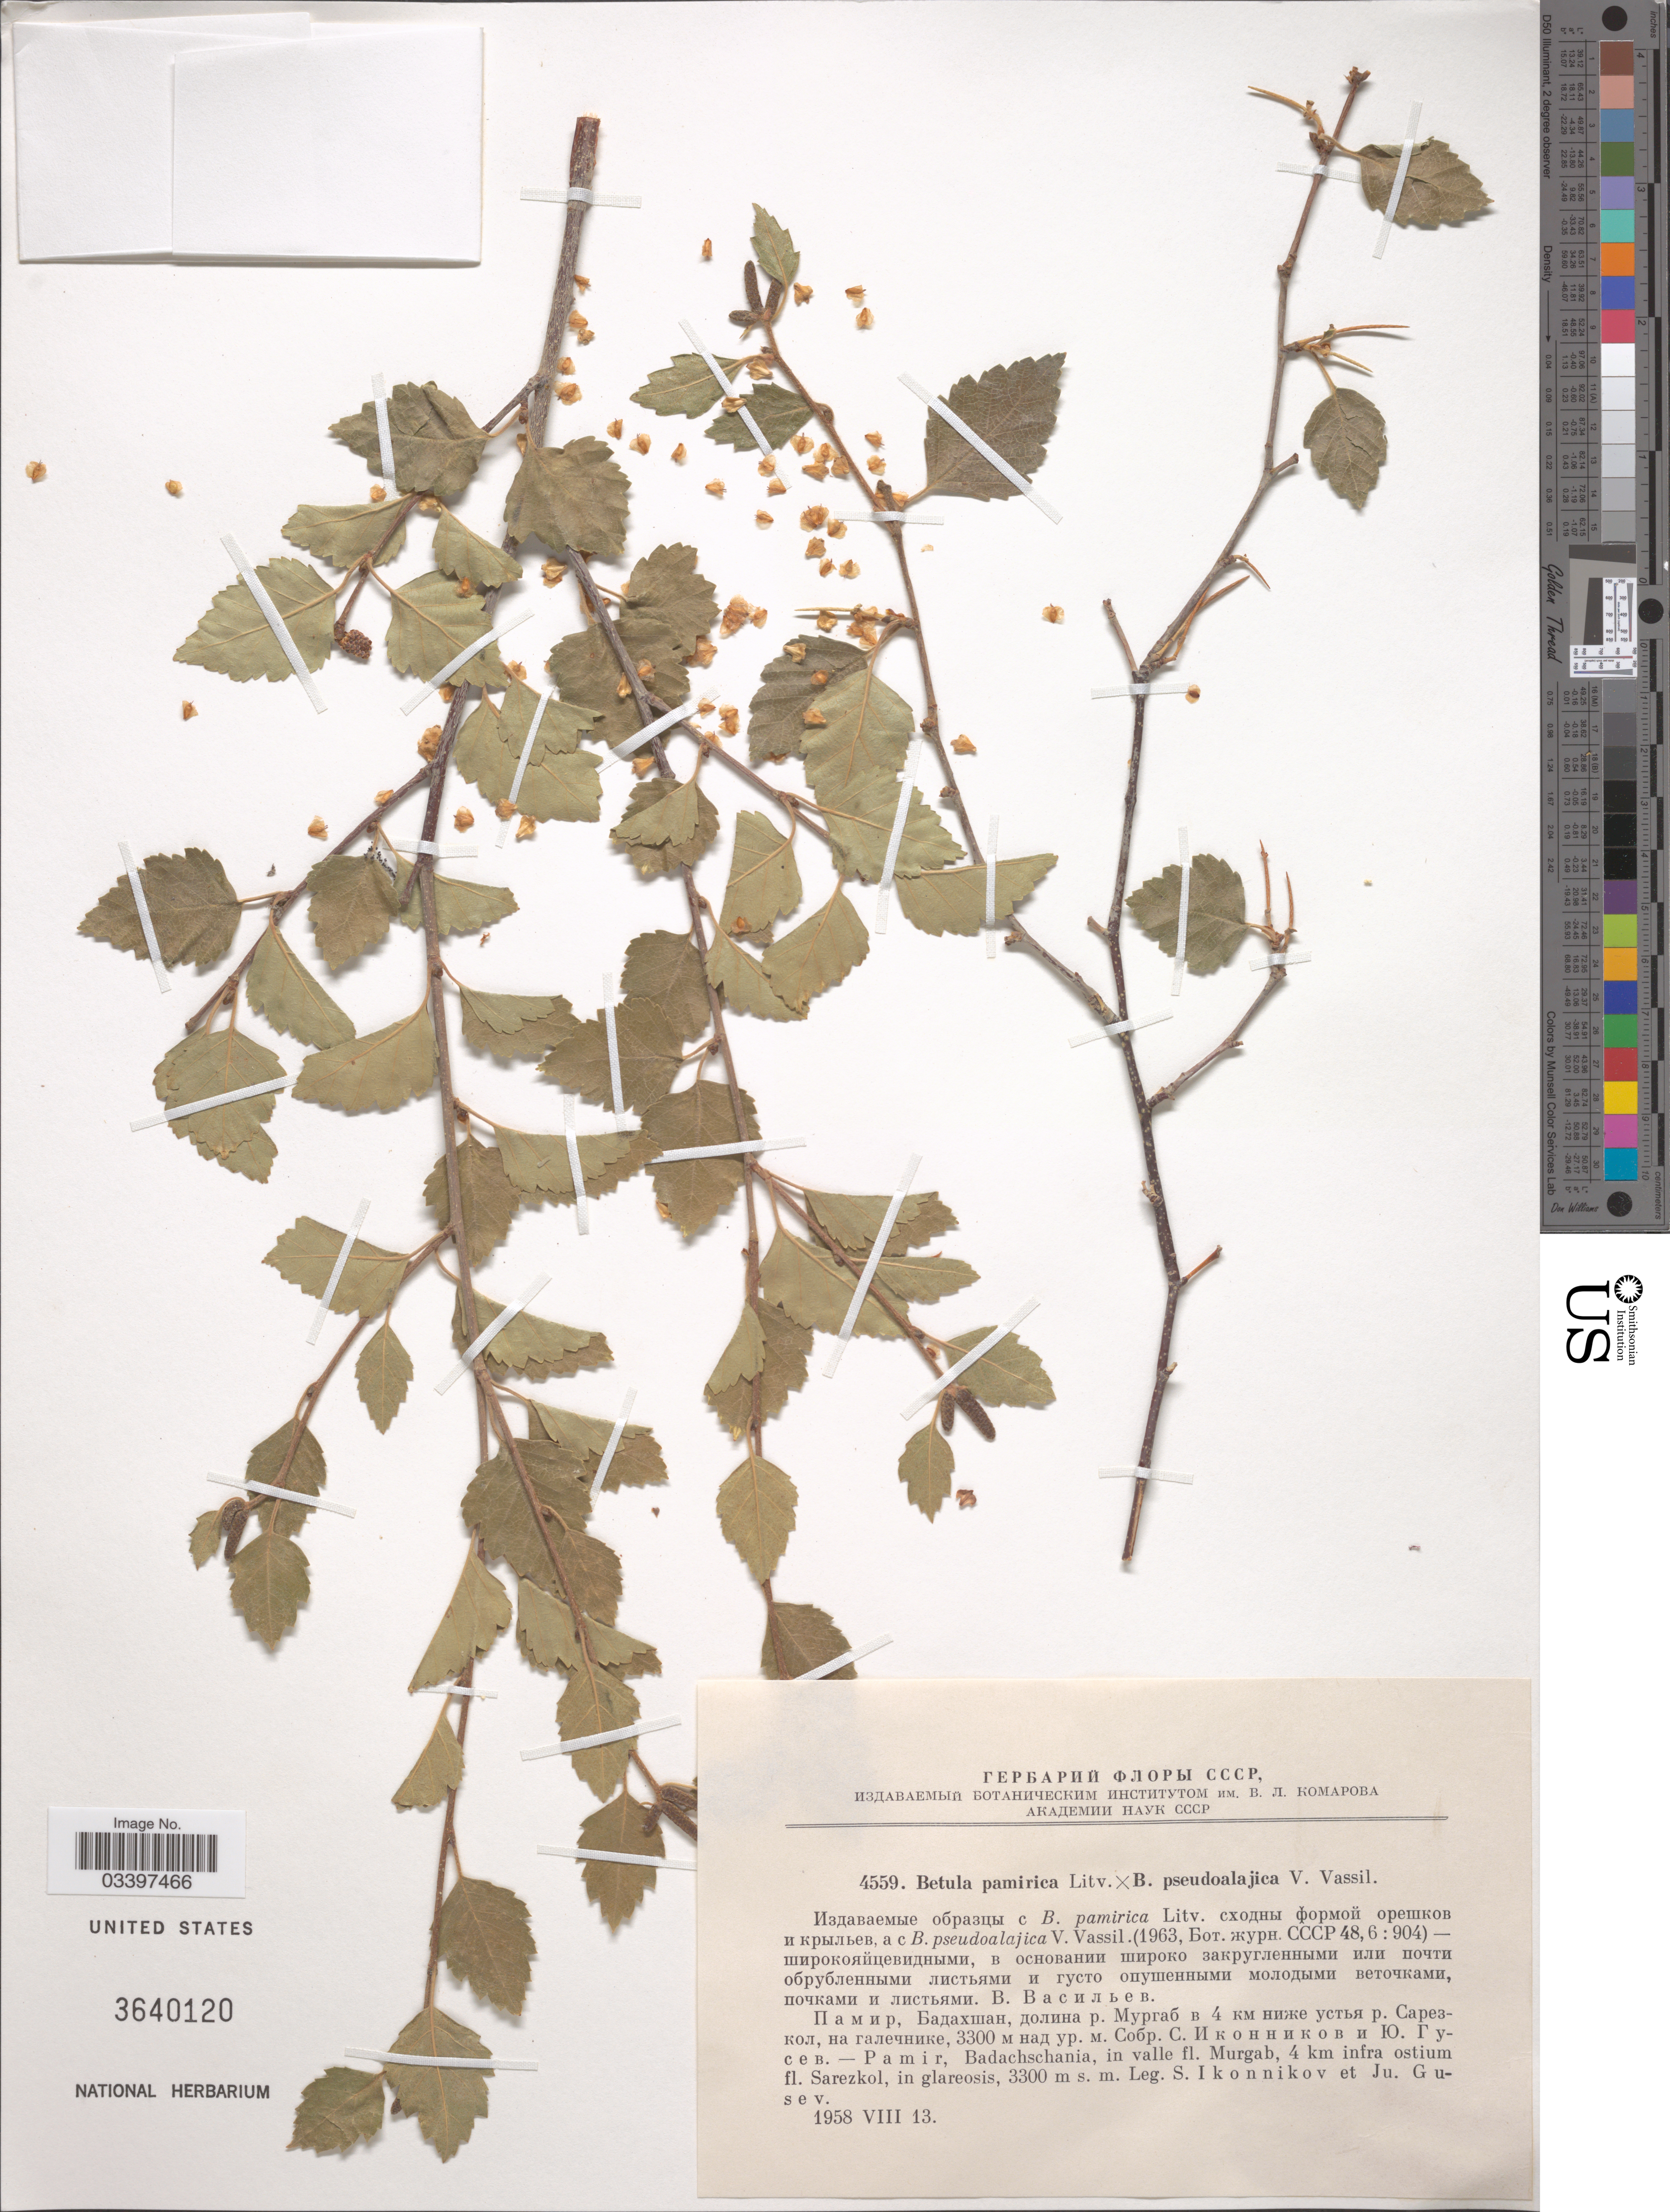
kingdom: Plantae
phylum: Tracheophyta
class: Magnoliopsida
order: Fagales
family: Betulaceae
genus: Betula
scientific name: Betula pamirica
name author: Litv.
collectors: S. Ikonnikov & J. Gusev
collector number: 4559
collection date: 1958-08-13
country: Afghanistan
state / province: Badakhshan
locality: Pamir, Badachschania, in valle fl. Murgab, 4 km infra ostium fl. Sarezkol, in glareosis.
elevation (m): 3300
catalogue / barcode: US 3640120